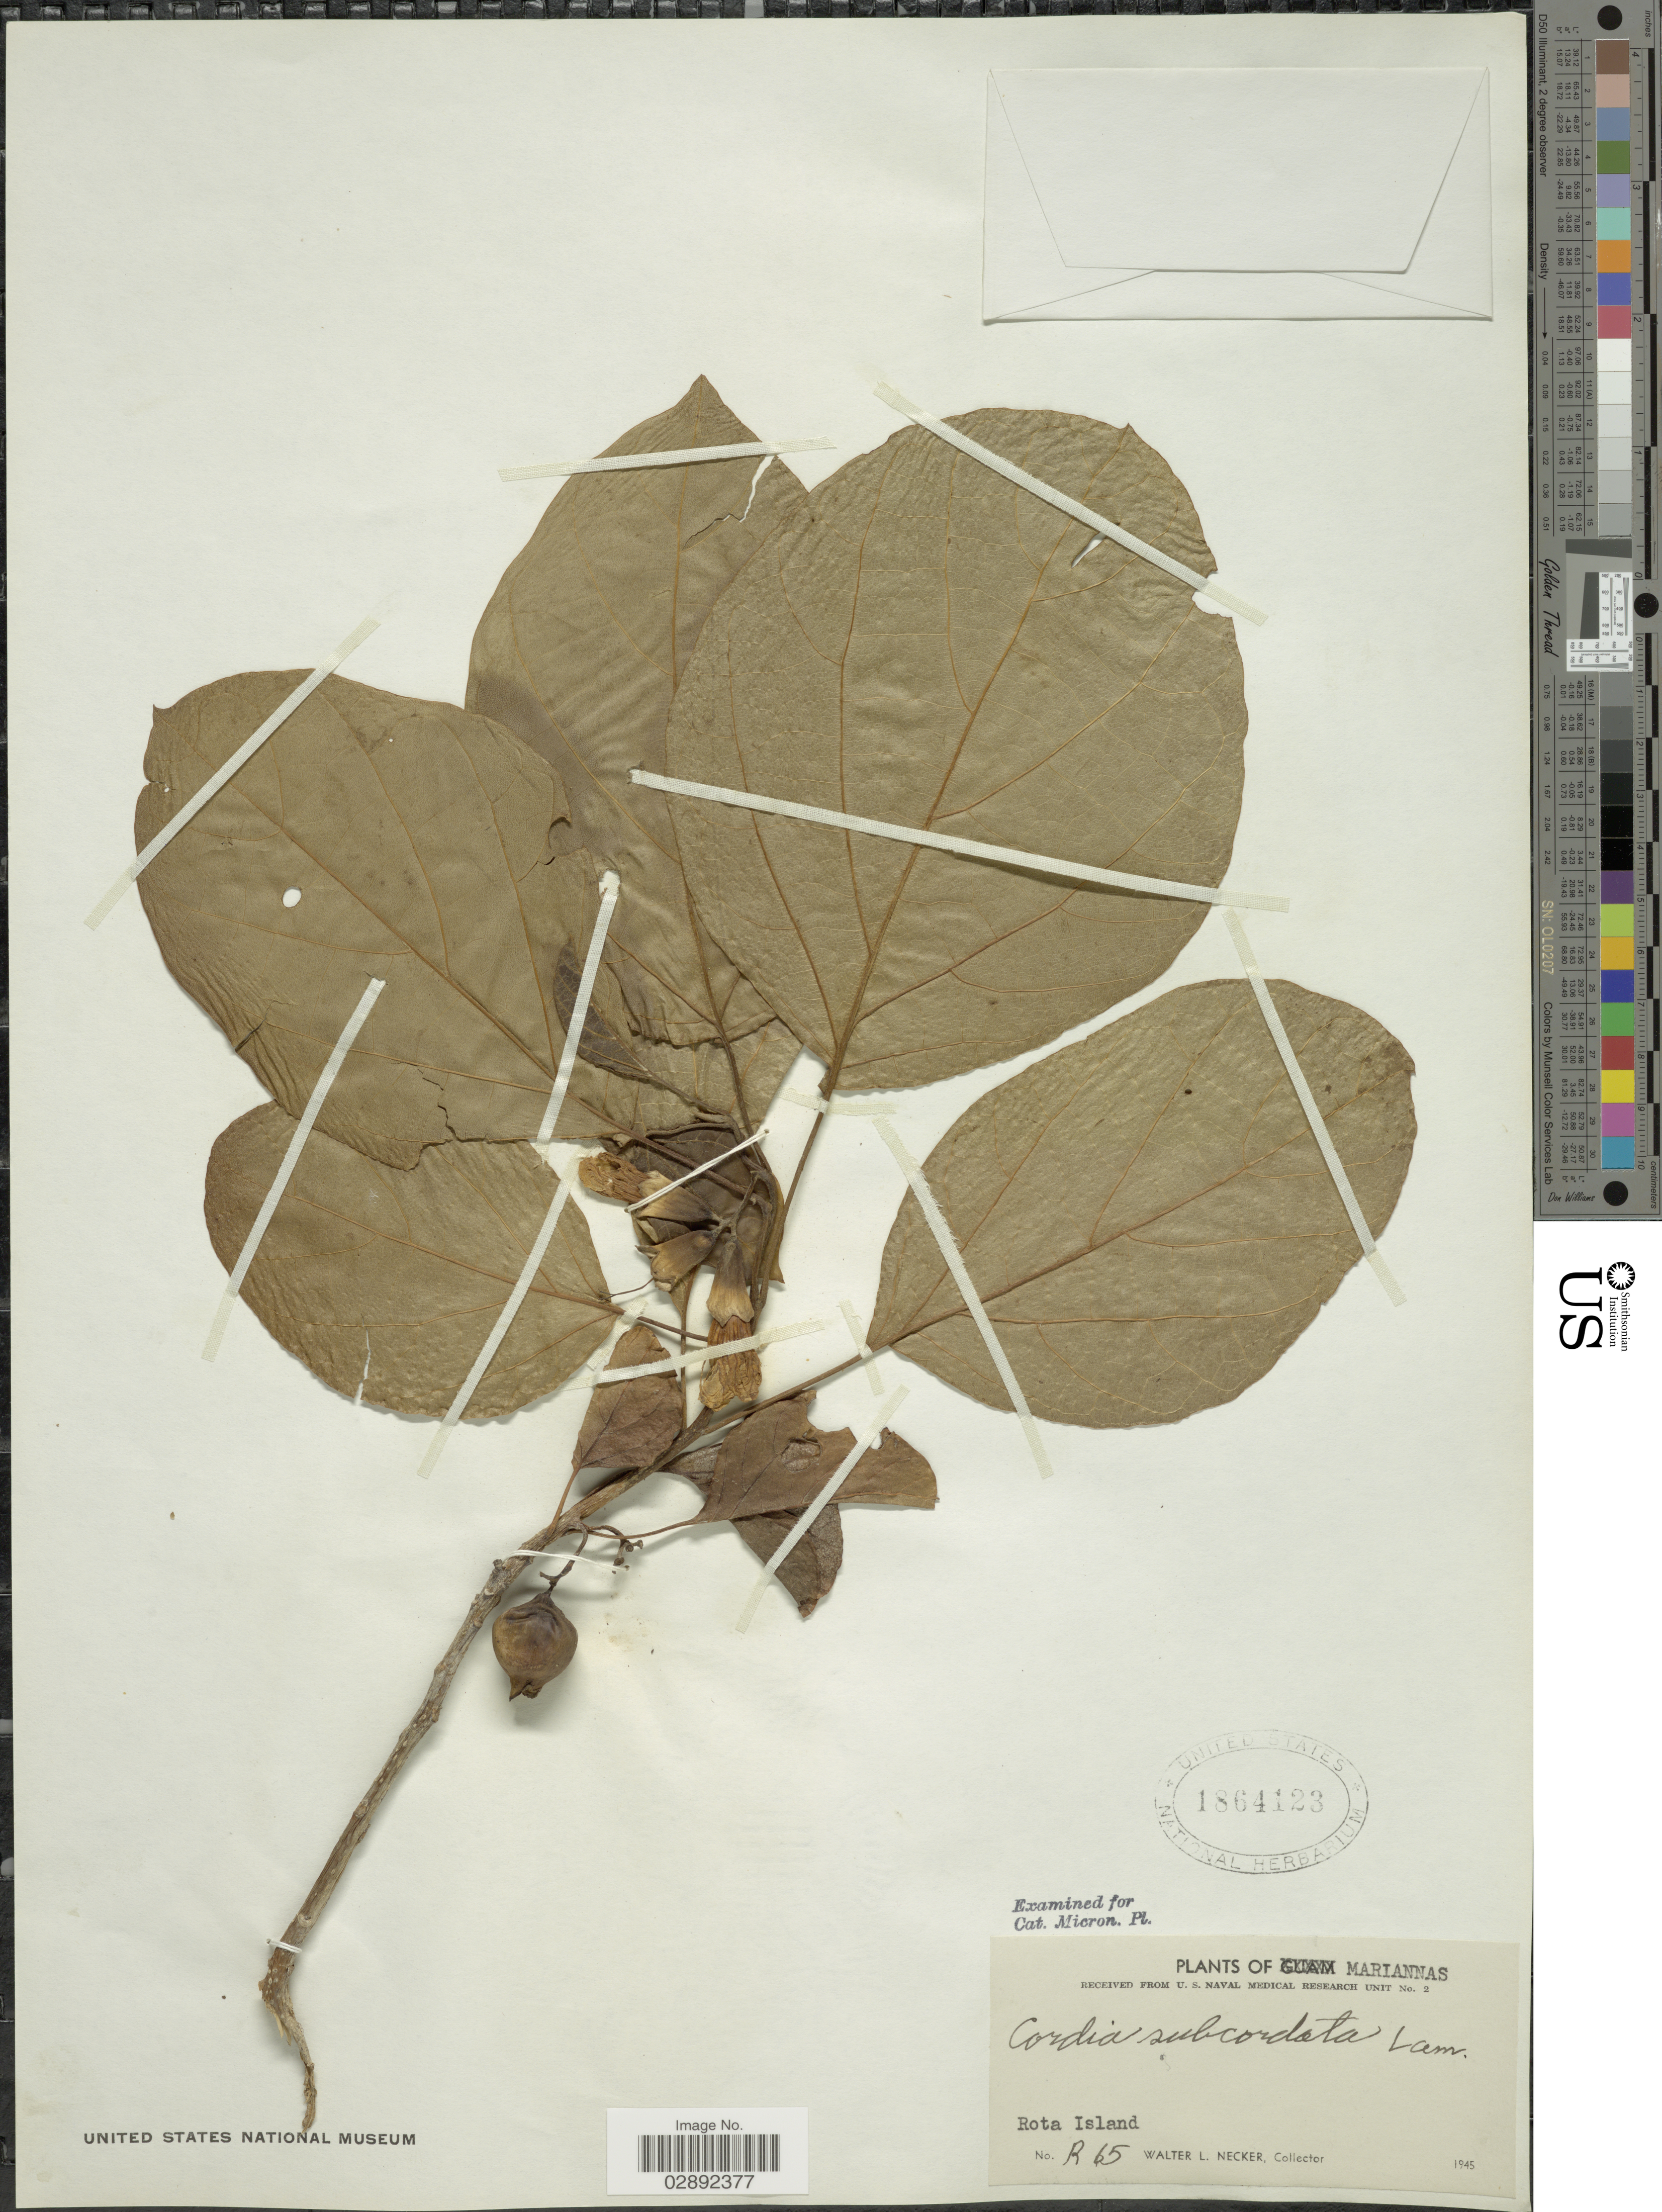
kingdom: Plantae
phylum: Tracheophyta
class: Magnoliopsida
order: Boraginales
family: Cordiaceae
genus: Cordia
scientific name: Cordia subcordata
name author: Lam.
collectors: W. L. Necker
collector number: R65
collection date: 1945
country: Northern Mariana Islands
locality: Marianas. Rota Island.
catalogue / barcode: US 1864123